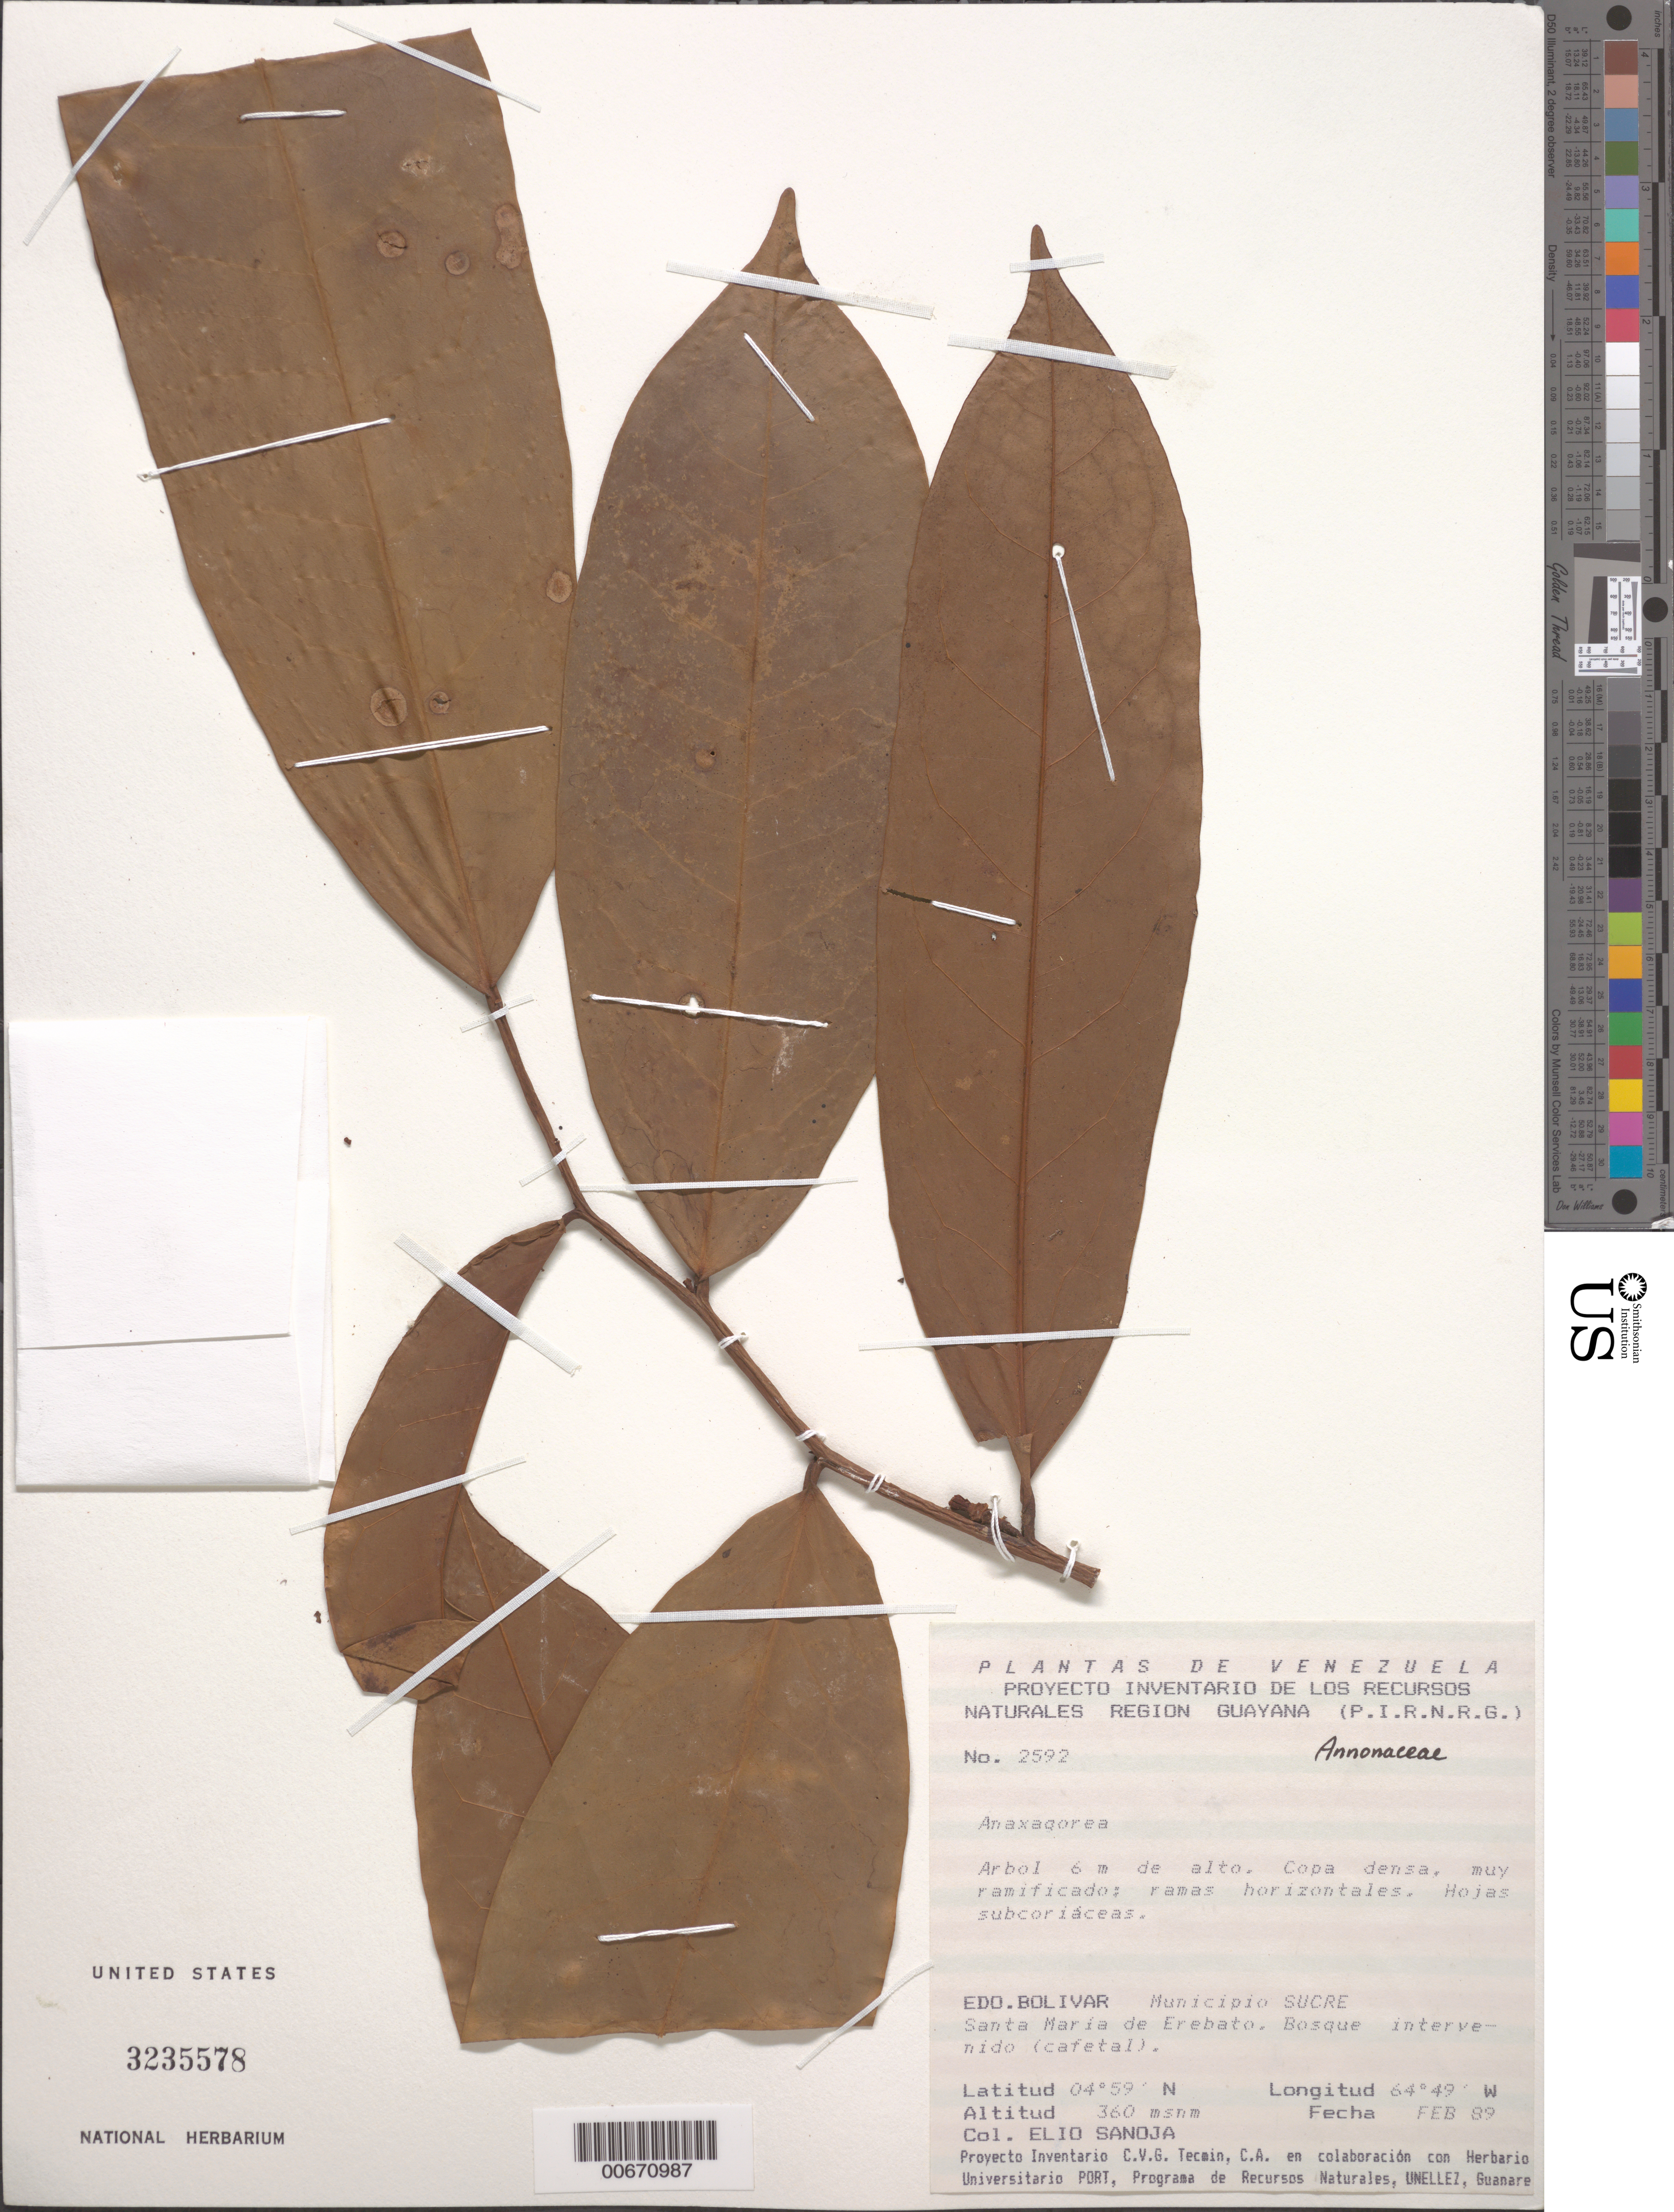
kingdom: Plantae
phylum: Tracheophyta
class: Magnoliopsida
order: Magnoliales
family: Annonaceae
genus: Anaxagorea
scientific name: Anaxagorea sp.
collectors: E. Sanoja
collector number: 2592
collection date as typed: Feb-89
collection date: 1989-02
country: Venezuela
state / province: Bolívar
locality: Mun. Sucre, Santa María de Erebato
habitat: Bosque intervenido (cafetal)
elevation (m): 360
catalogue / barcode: US 3235578